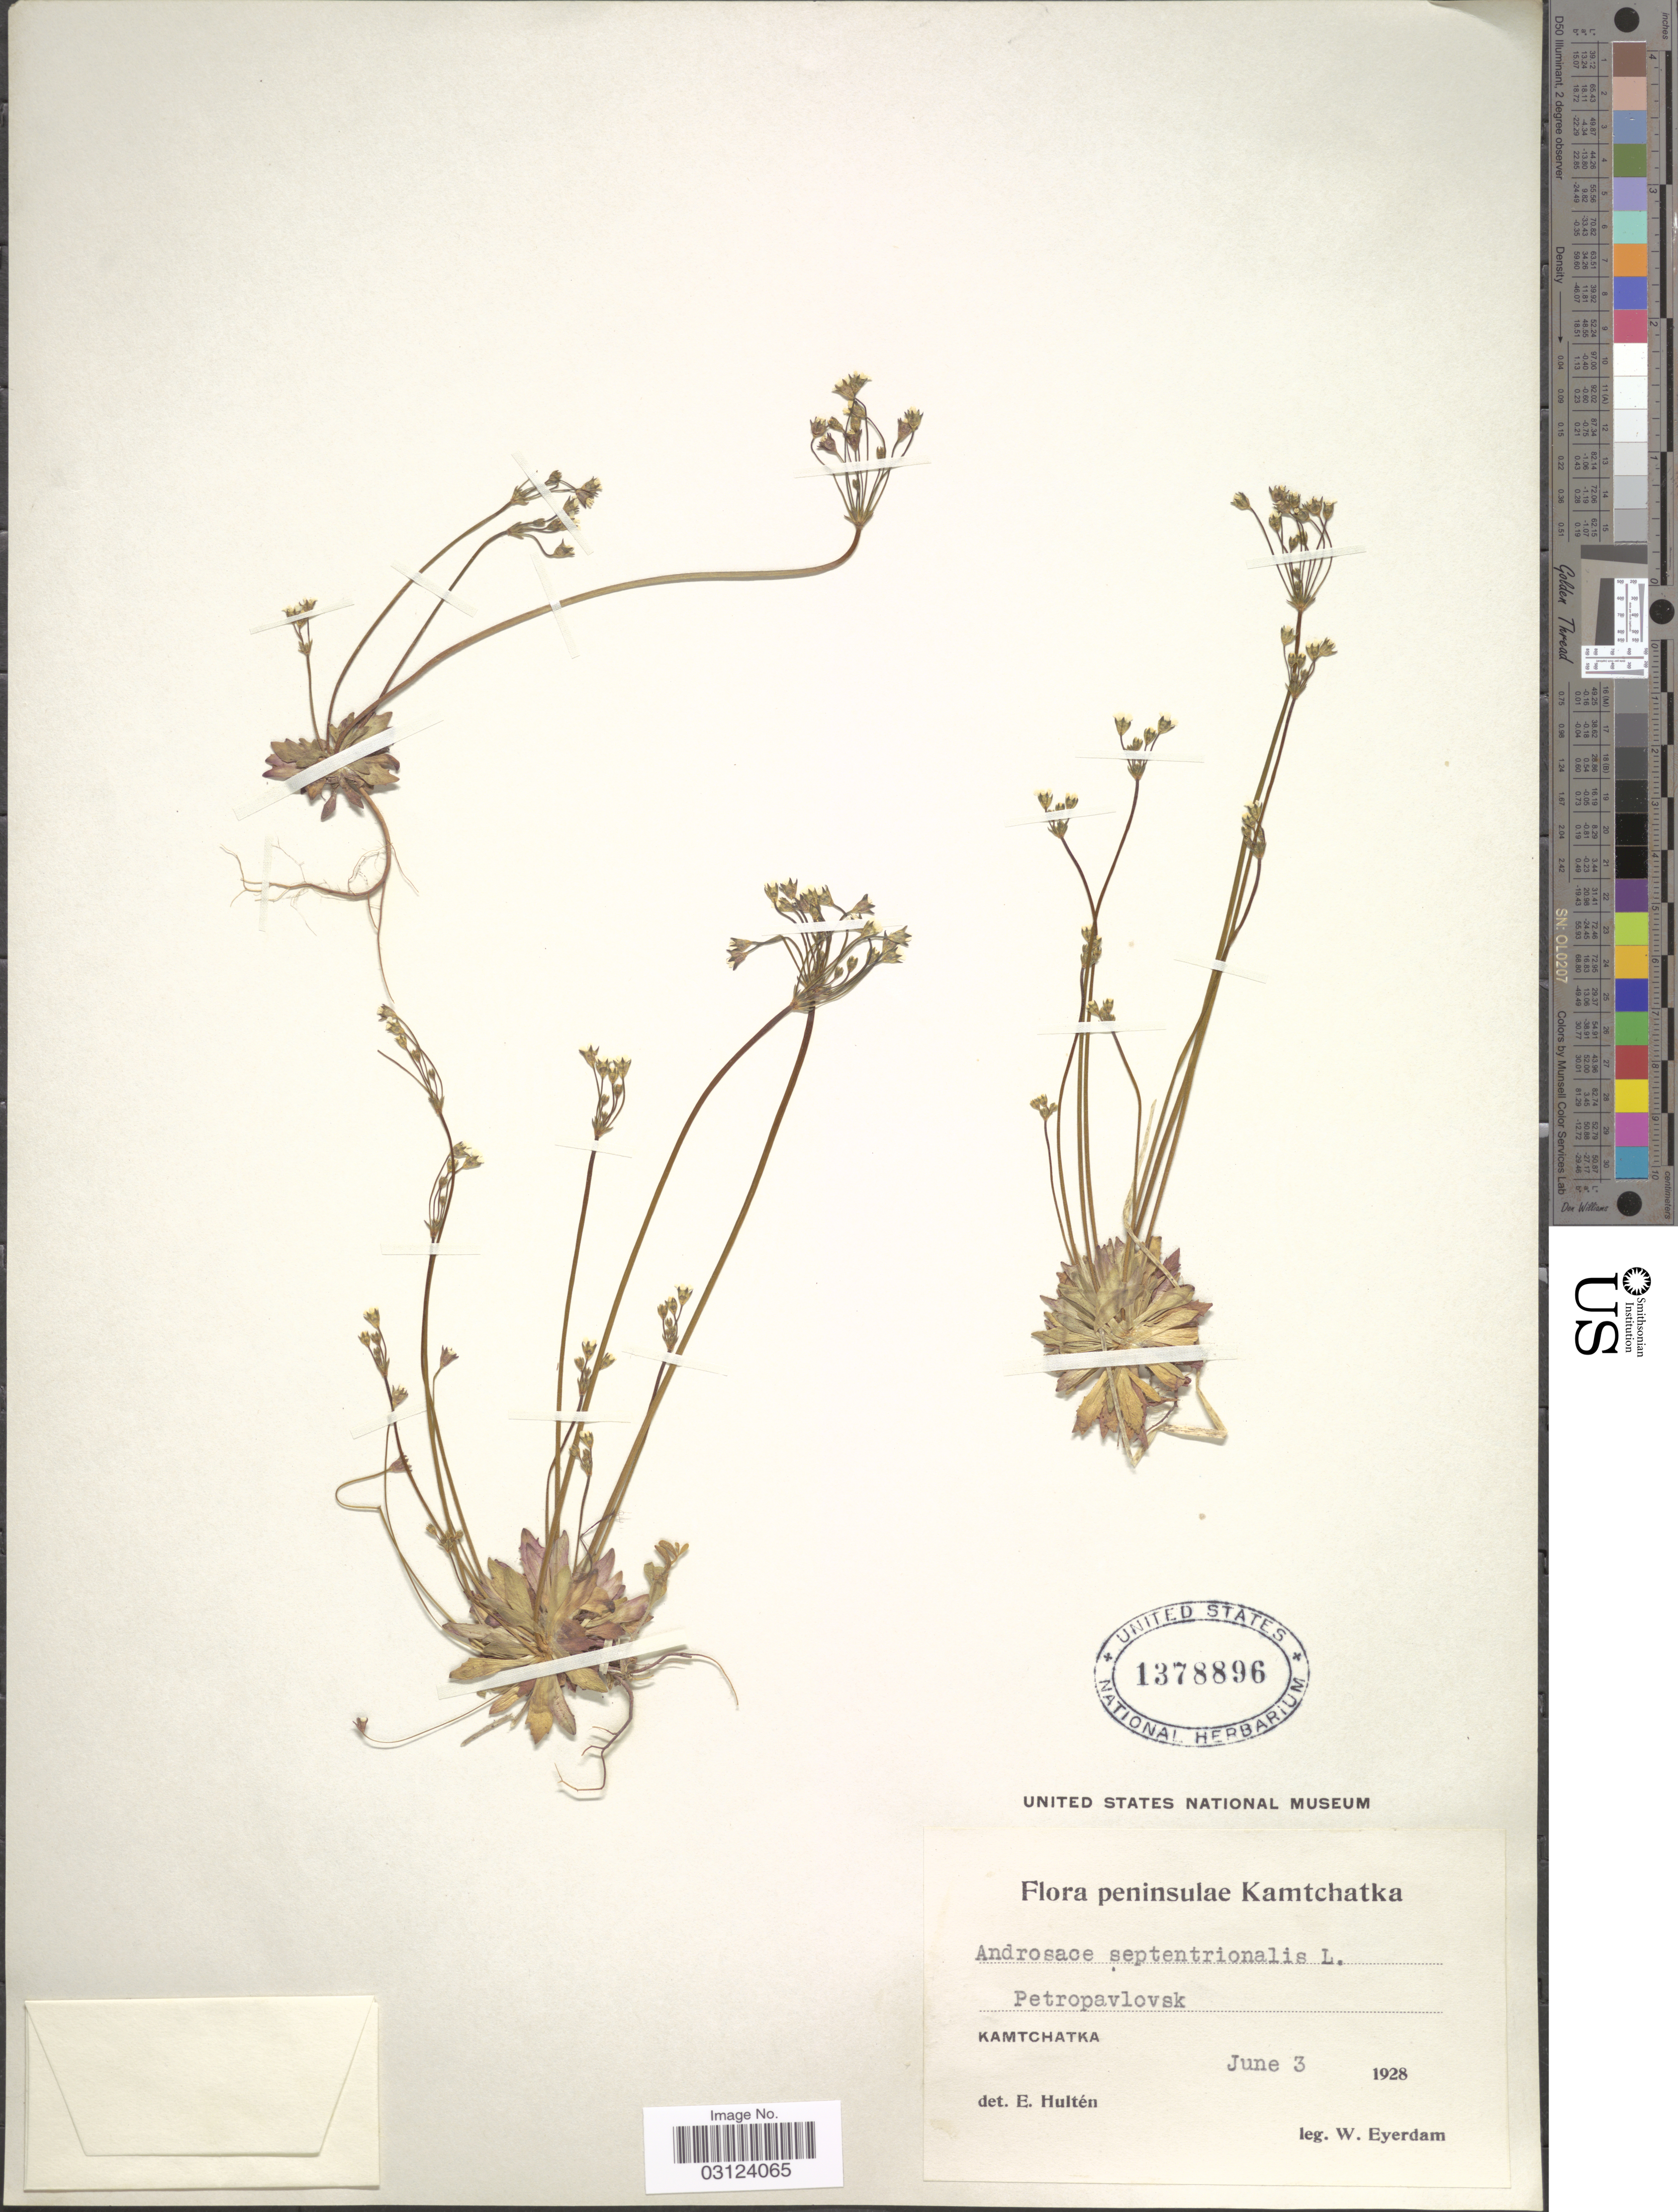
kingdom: Plantae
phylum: Tracheophyta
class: Magnoliopsida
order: Ericales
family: Primulaceae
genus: Androsace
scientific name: Androsace septentrionalis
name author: L.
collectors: W. J. Eyerdam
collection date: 1928-06-03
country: Russian Federation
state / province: Kamchatka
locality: Peninsulae Kamtchatka, Petropavlovsk.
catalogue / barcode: US 1378896